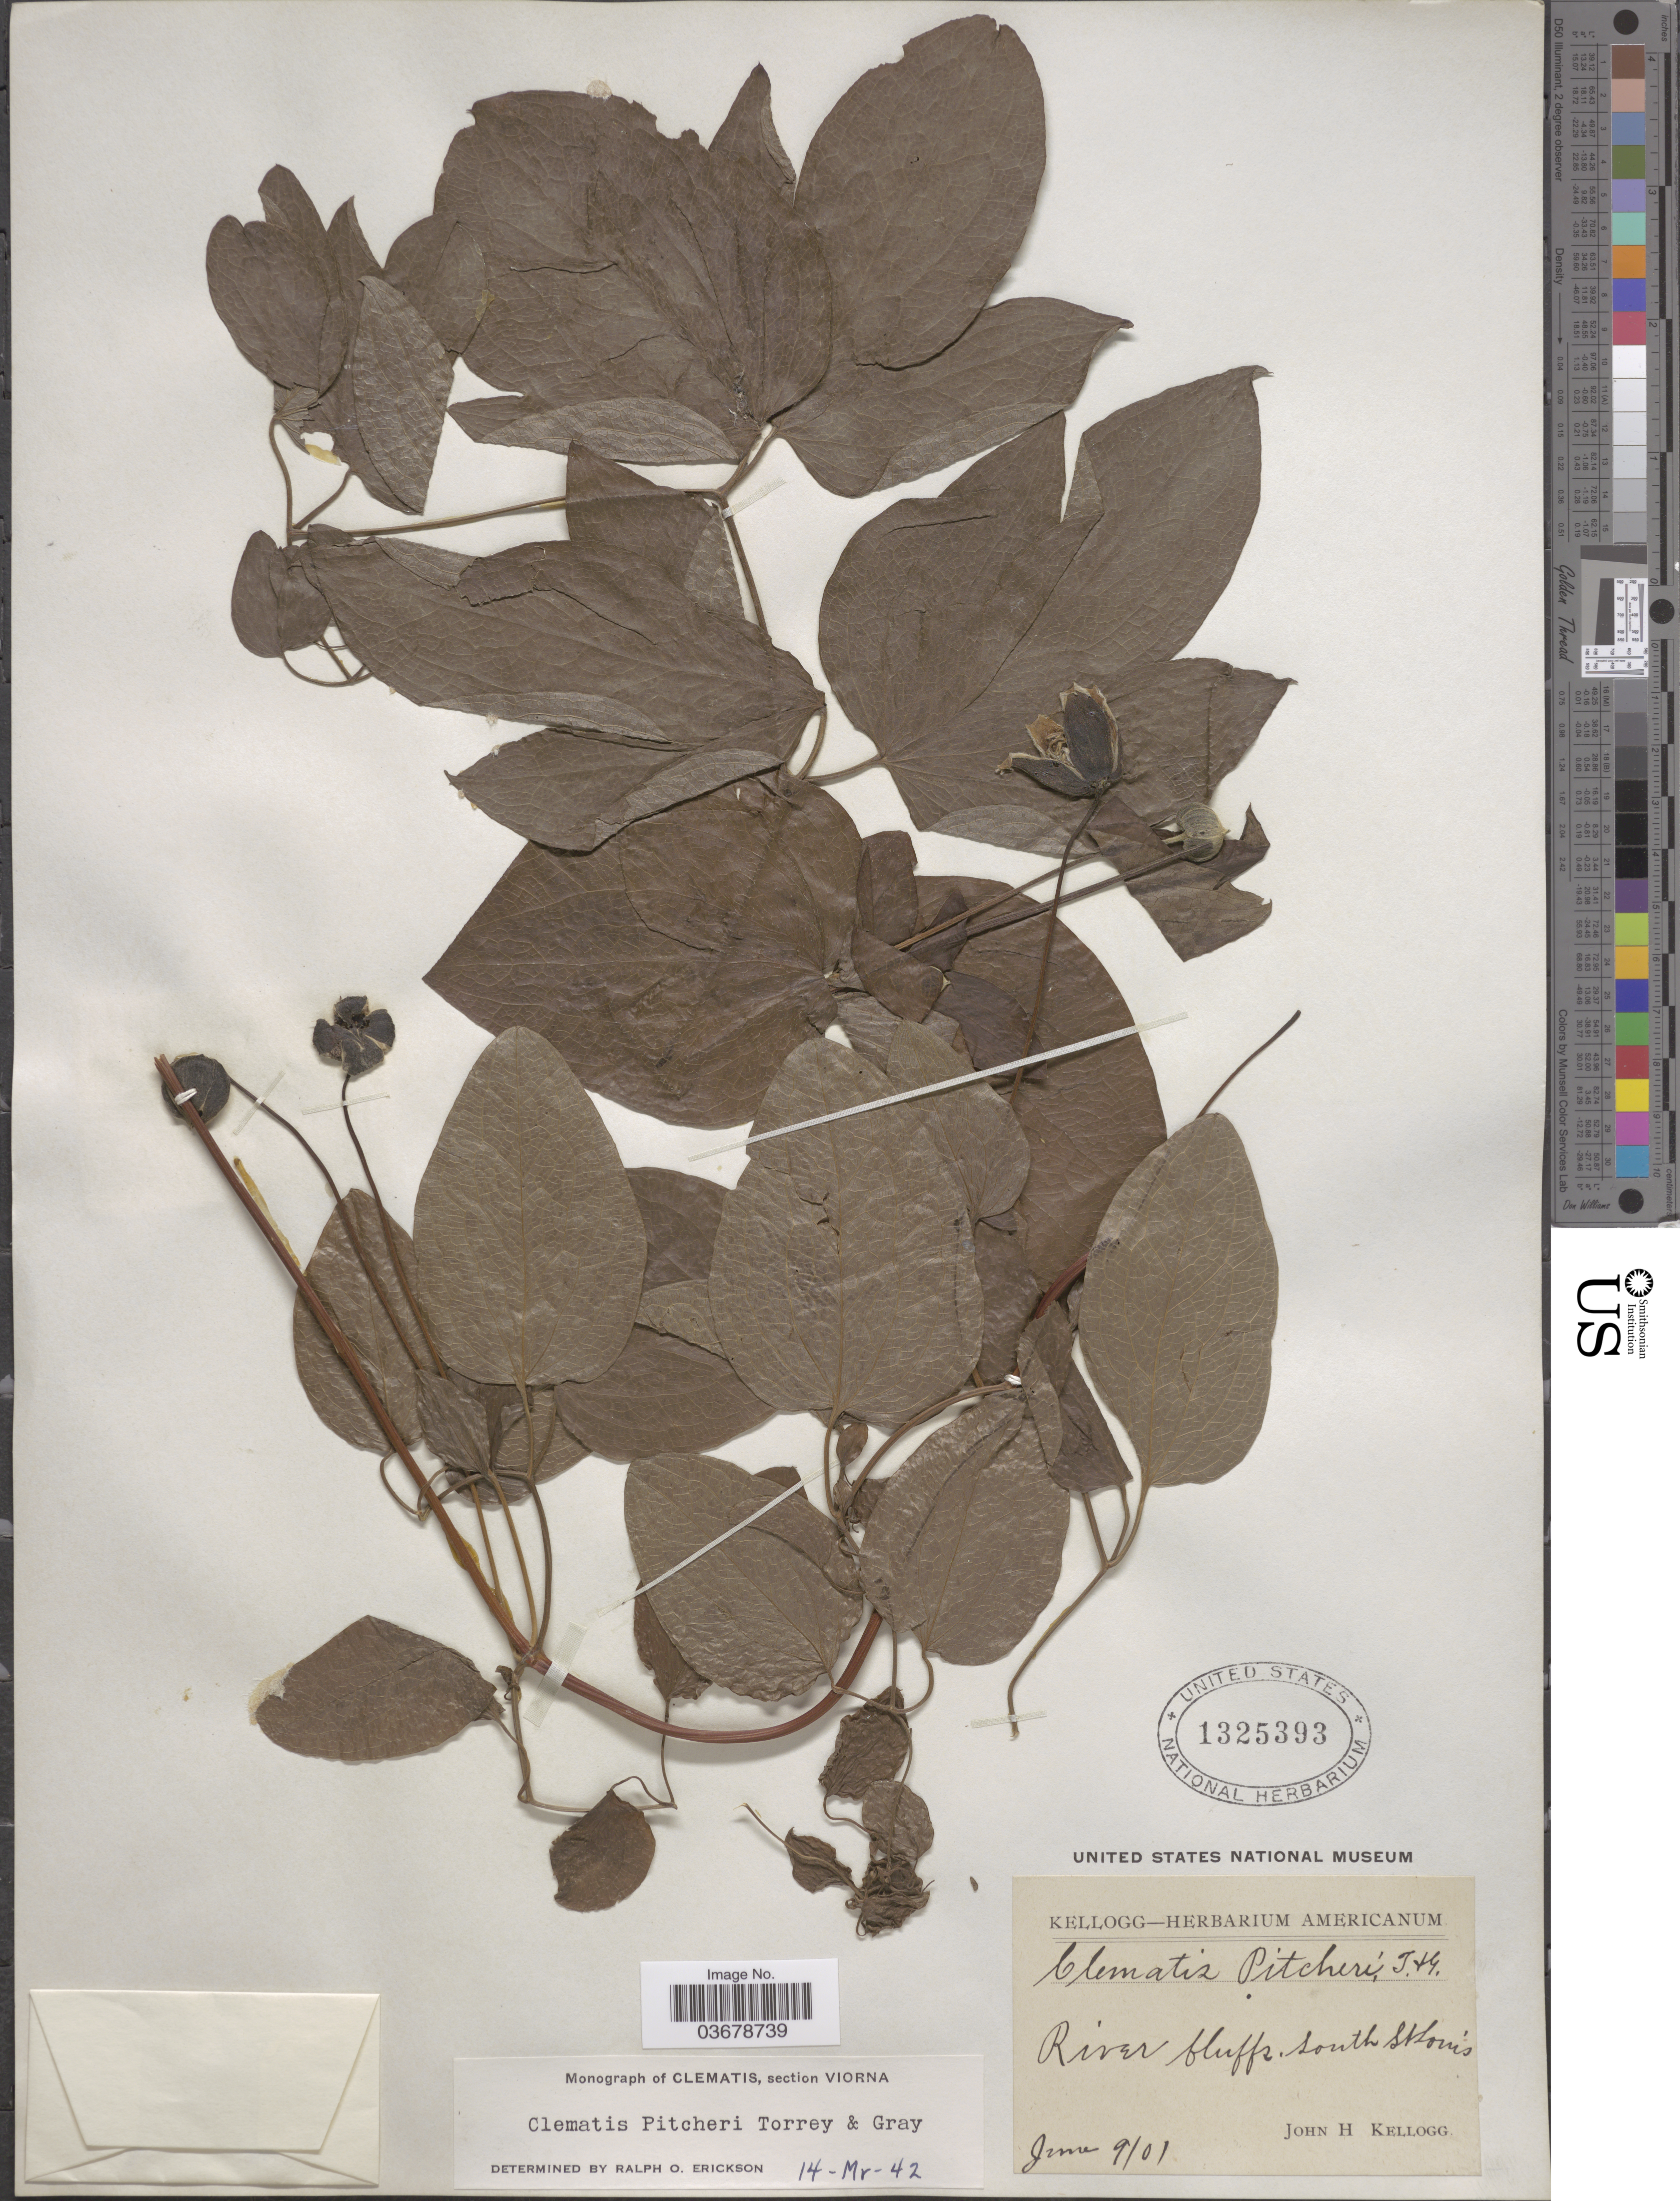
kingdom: Plantae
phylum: Tracheophyta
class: Magnoliopsida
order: Ranunculales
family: Ranunculaceae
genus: Clematis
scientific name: Clematis viorna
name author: L.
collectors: J. H. Kellogg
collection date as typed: Transcribed d/m/y: 9/6/1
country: United States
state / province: Missouri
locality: River bluffs. South St Louis.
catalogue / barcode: US 1325393